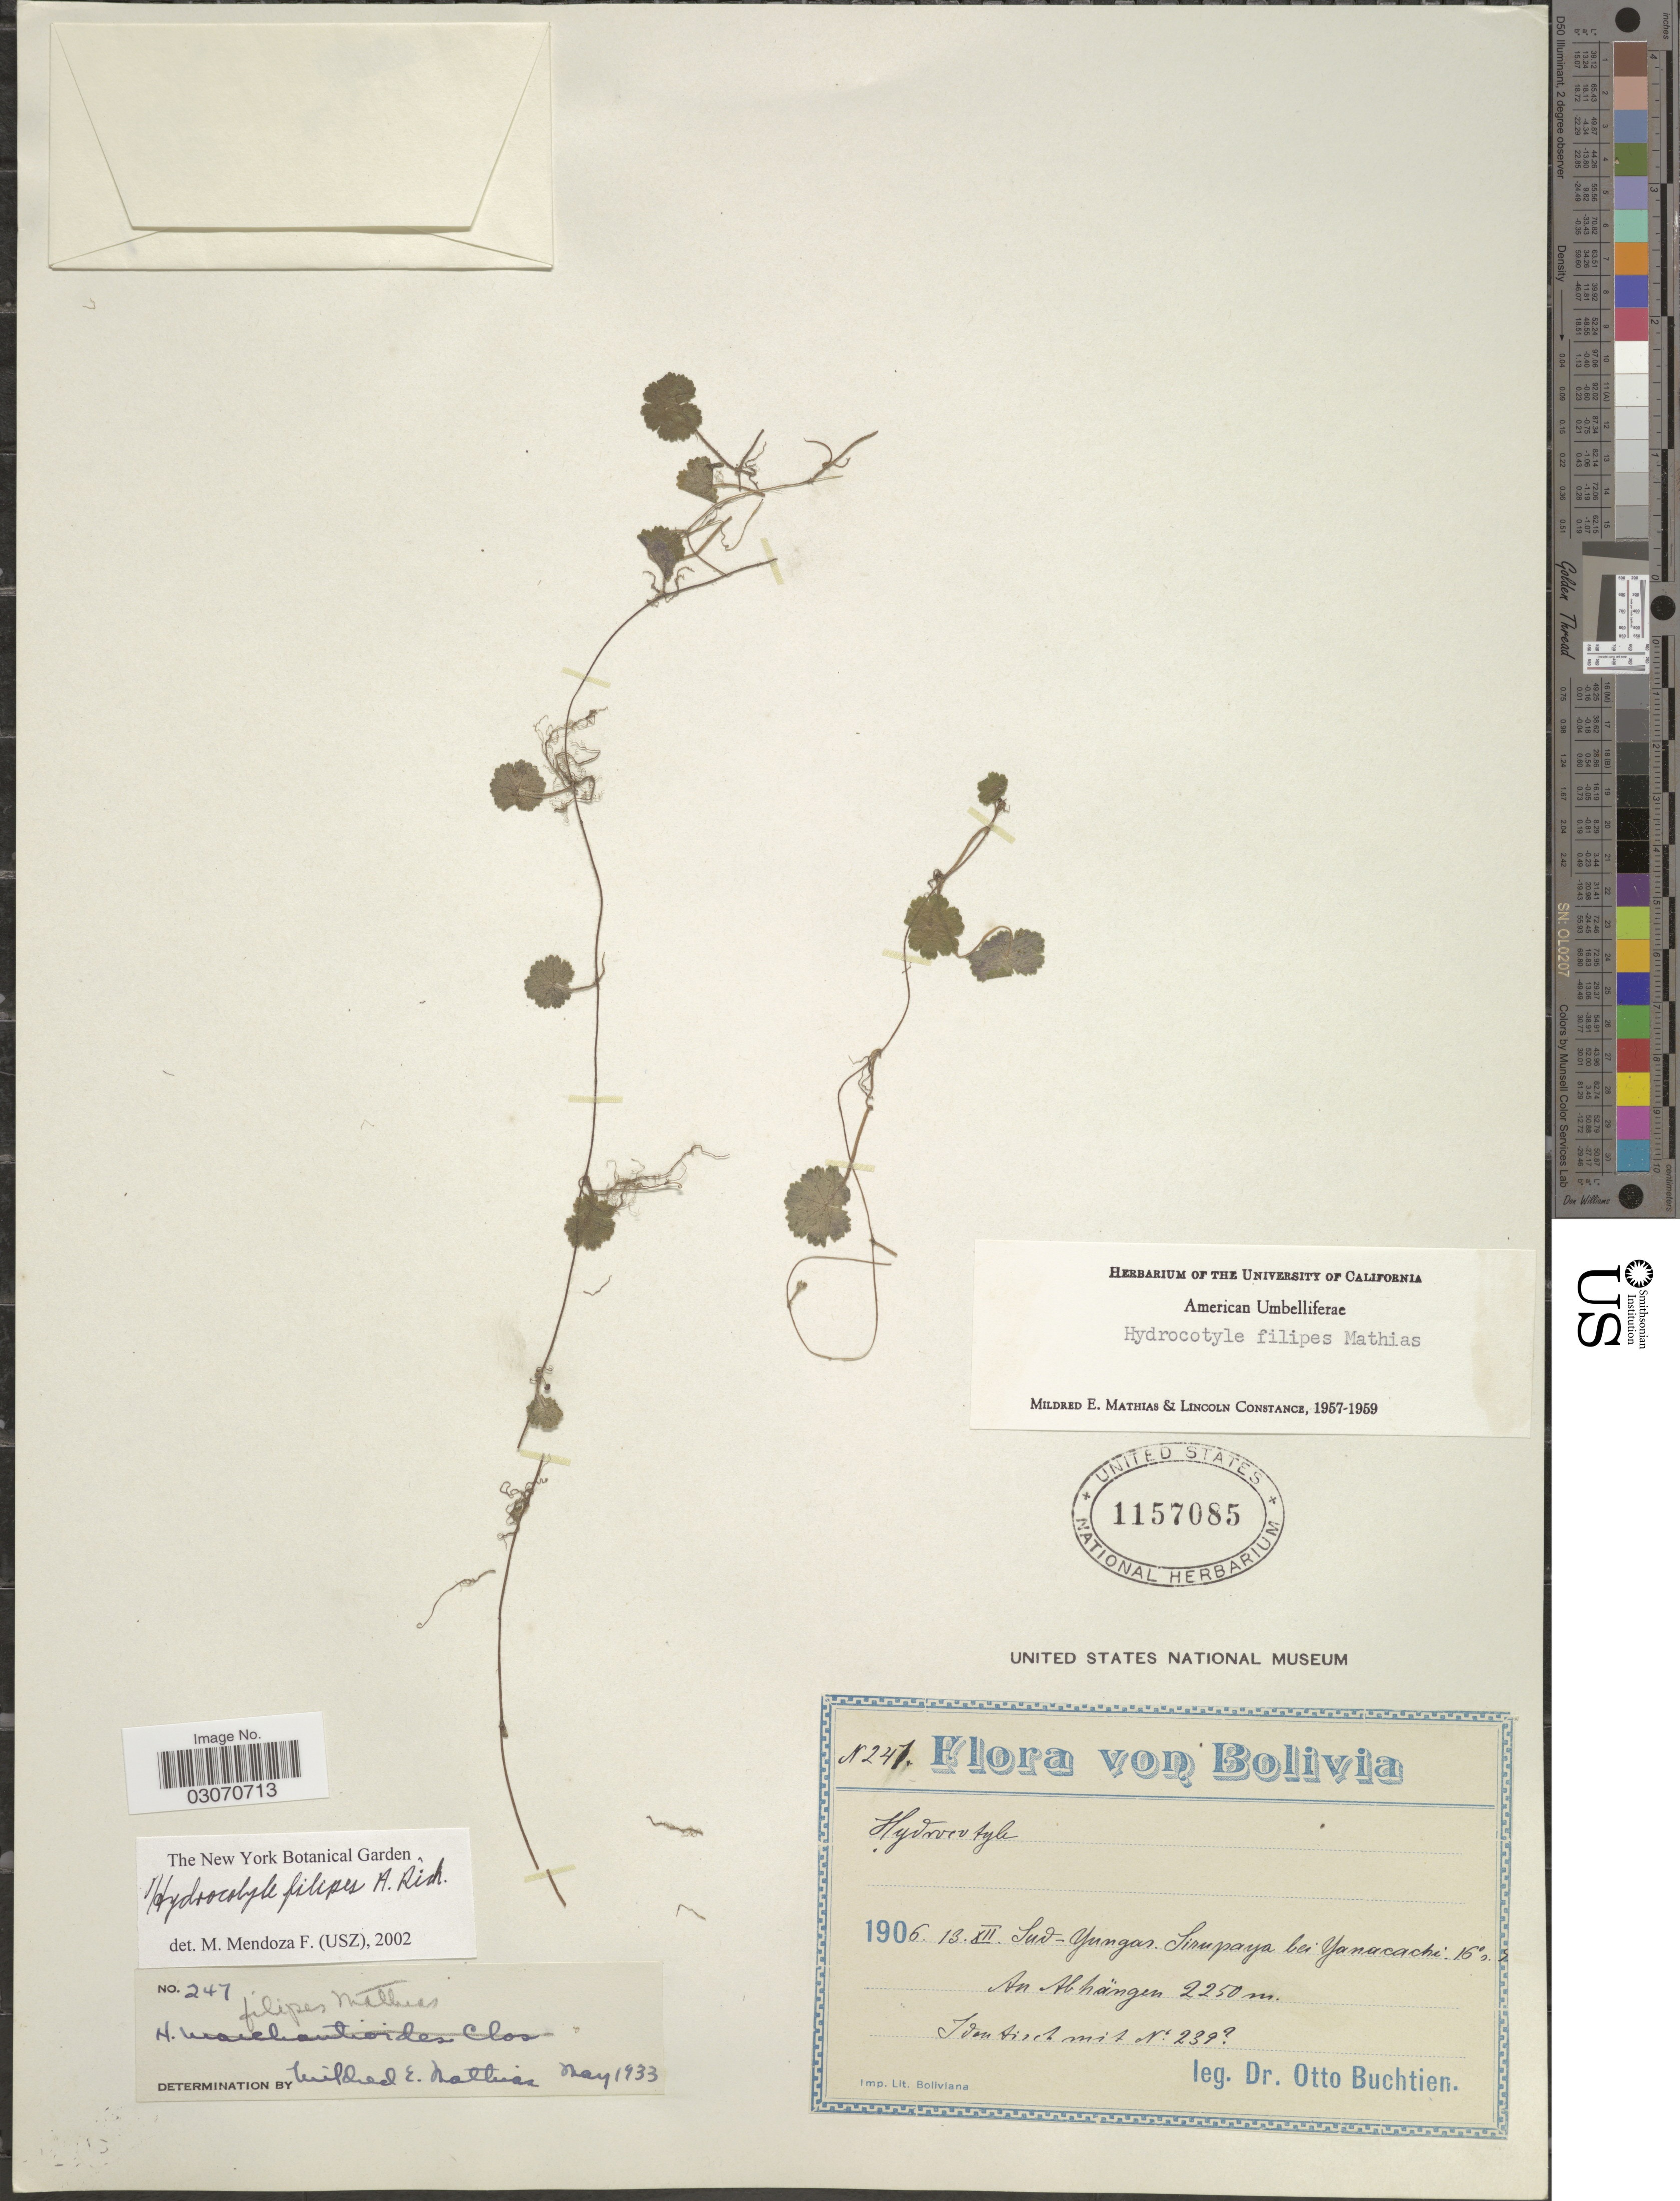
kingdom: Plantae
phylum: Tracheophyta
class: Magnoliopsida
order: Apiales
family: Araliaceae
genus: Hydrocotyle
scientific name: Hydrocotyle filipes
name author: Mathias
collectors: O. Buchtien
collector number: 247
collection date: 1906-12-13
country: Bolivia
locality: Sud-Yungas. Sirupaya bei Yanacachi 16° s.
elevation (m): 2250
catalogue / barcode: US 1157085